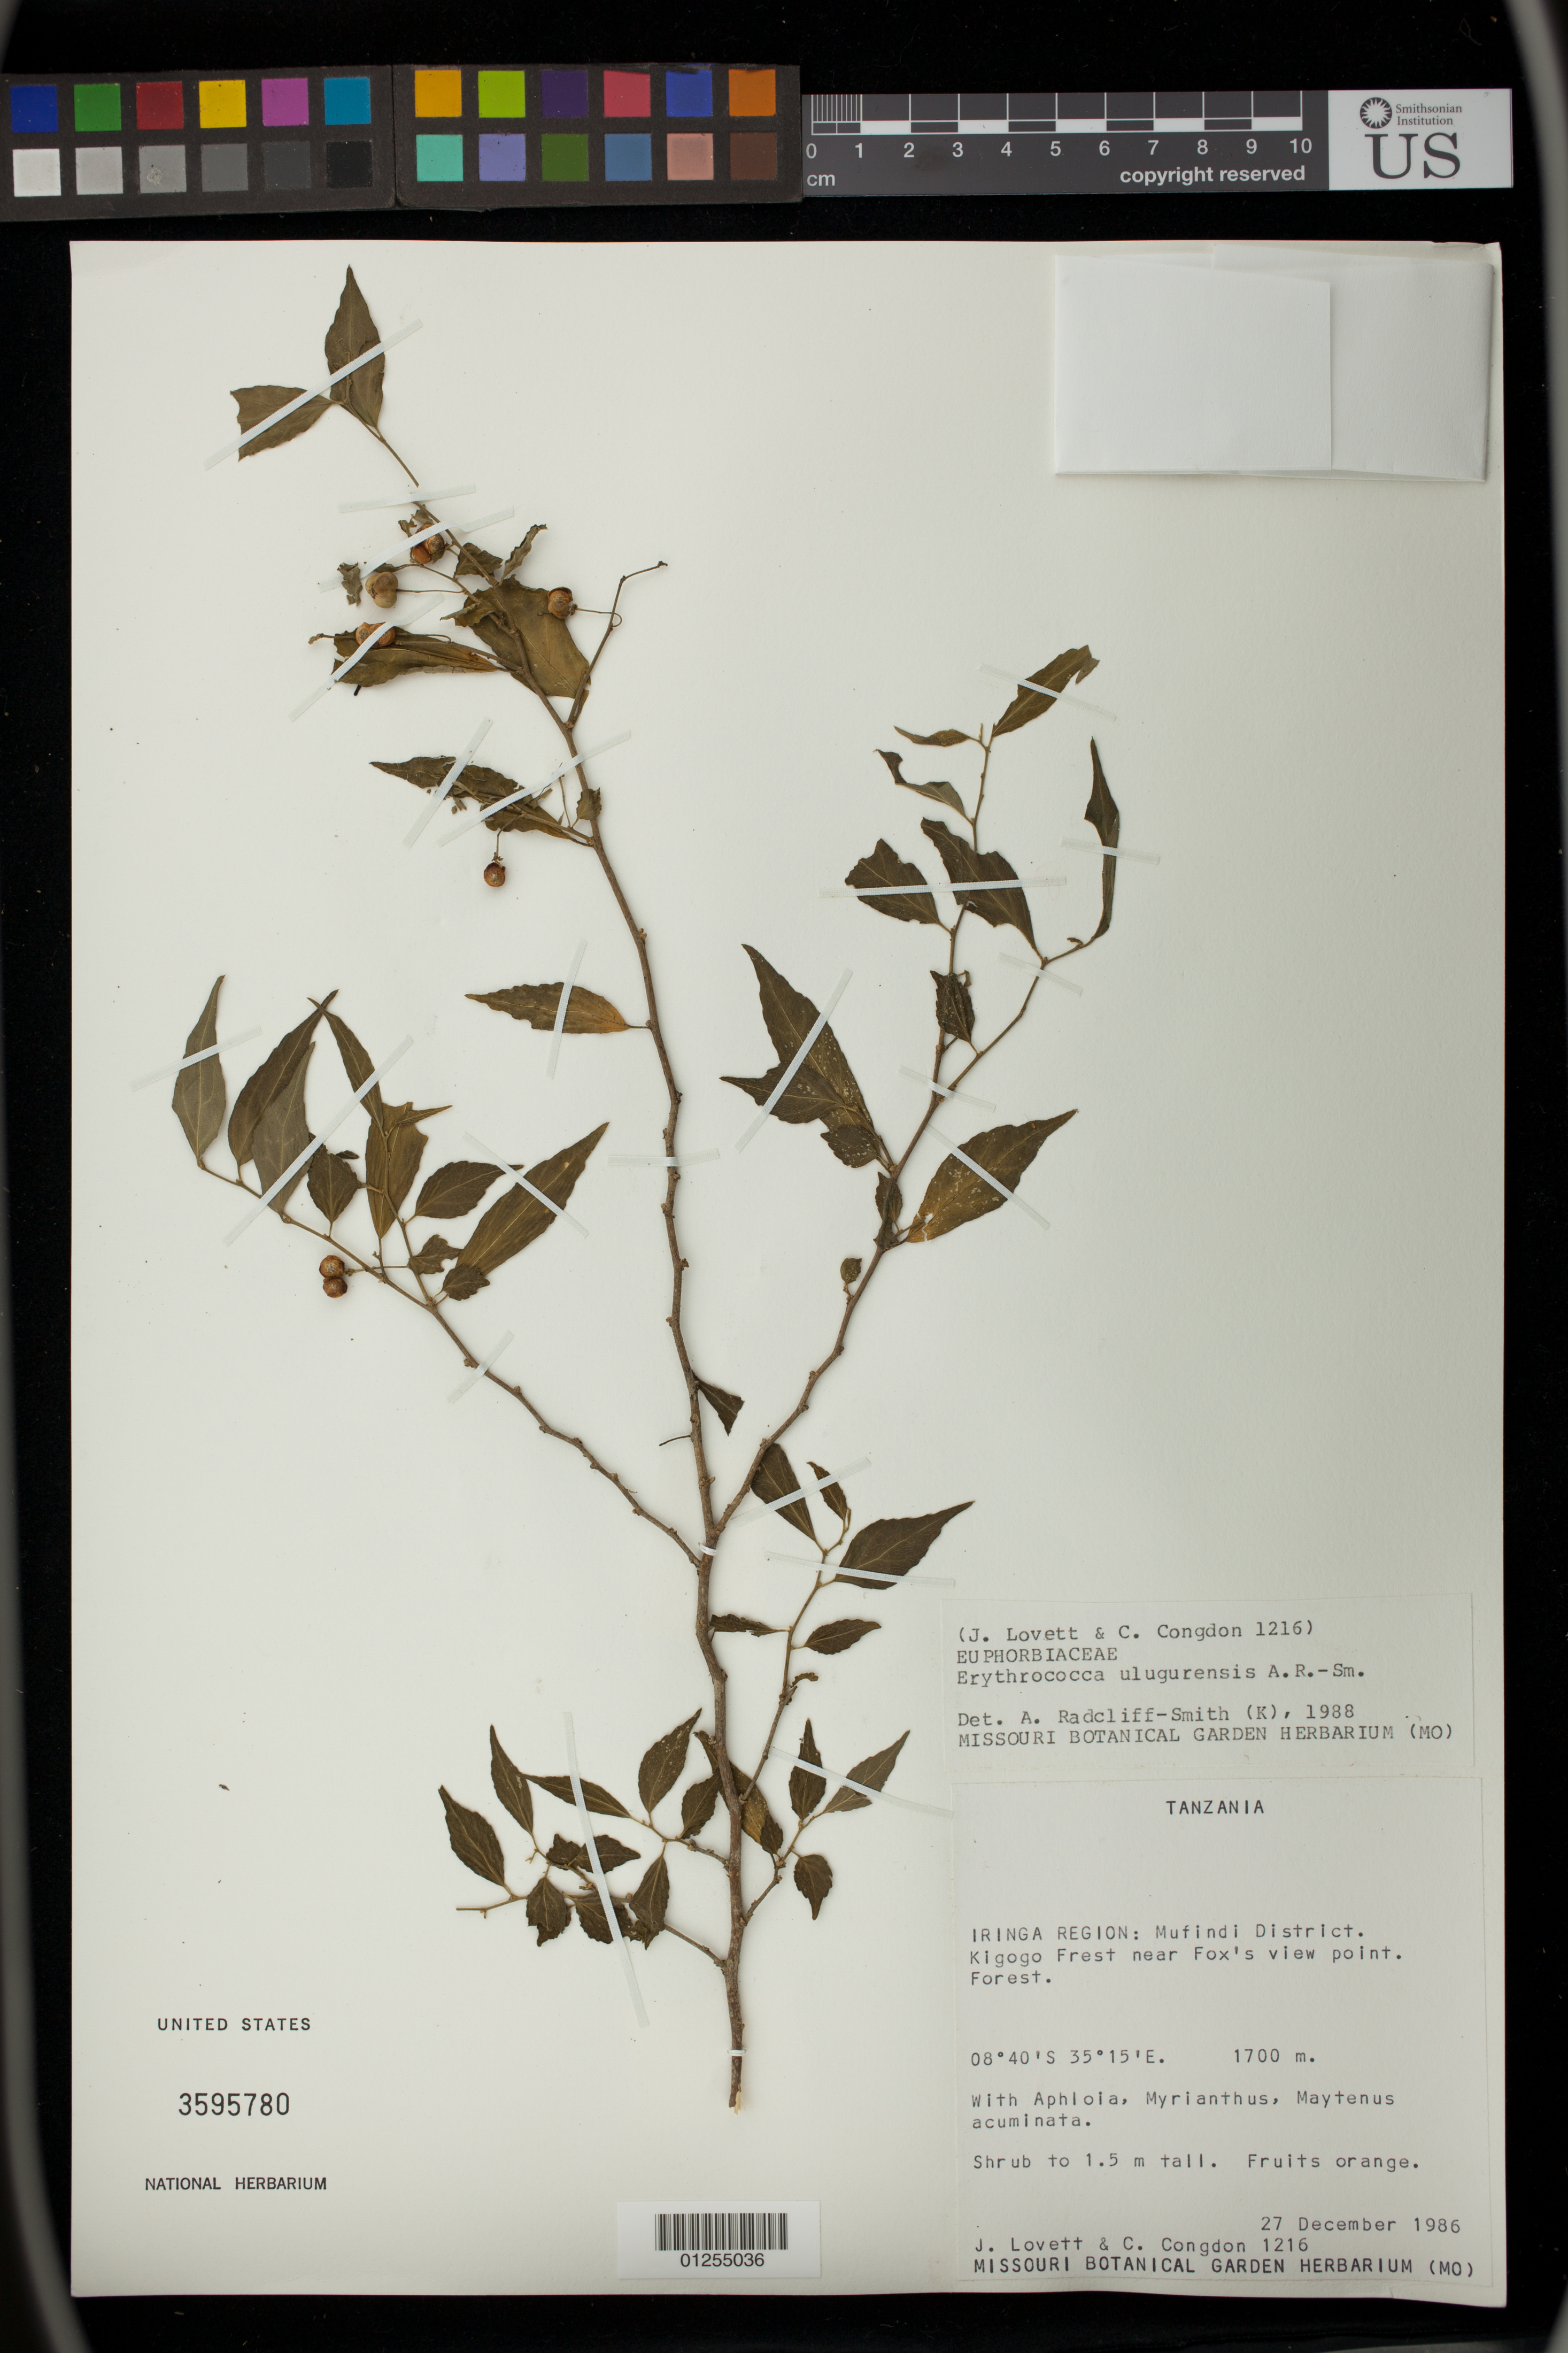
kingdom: Plantae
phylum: Tracheophyta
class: Magnoliopsida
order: Malpighiales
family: Euphorbiaceae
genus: Erythrococca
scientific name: Erythrococca ulugurensis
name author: Radcl.-Sm.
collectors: J. Lovett & C. Congdon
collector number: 1216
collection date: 1896-12-27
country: Tanzania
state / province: Iringa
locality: Mufindi District. Kigogo Frest near Fox's view point. Forest.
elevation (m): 1700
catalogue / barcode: US 3595780